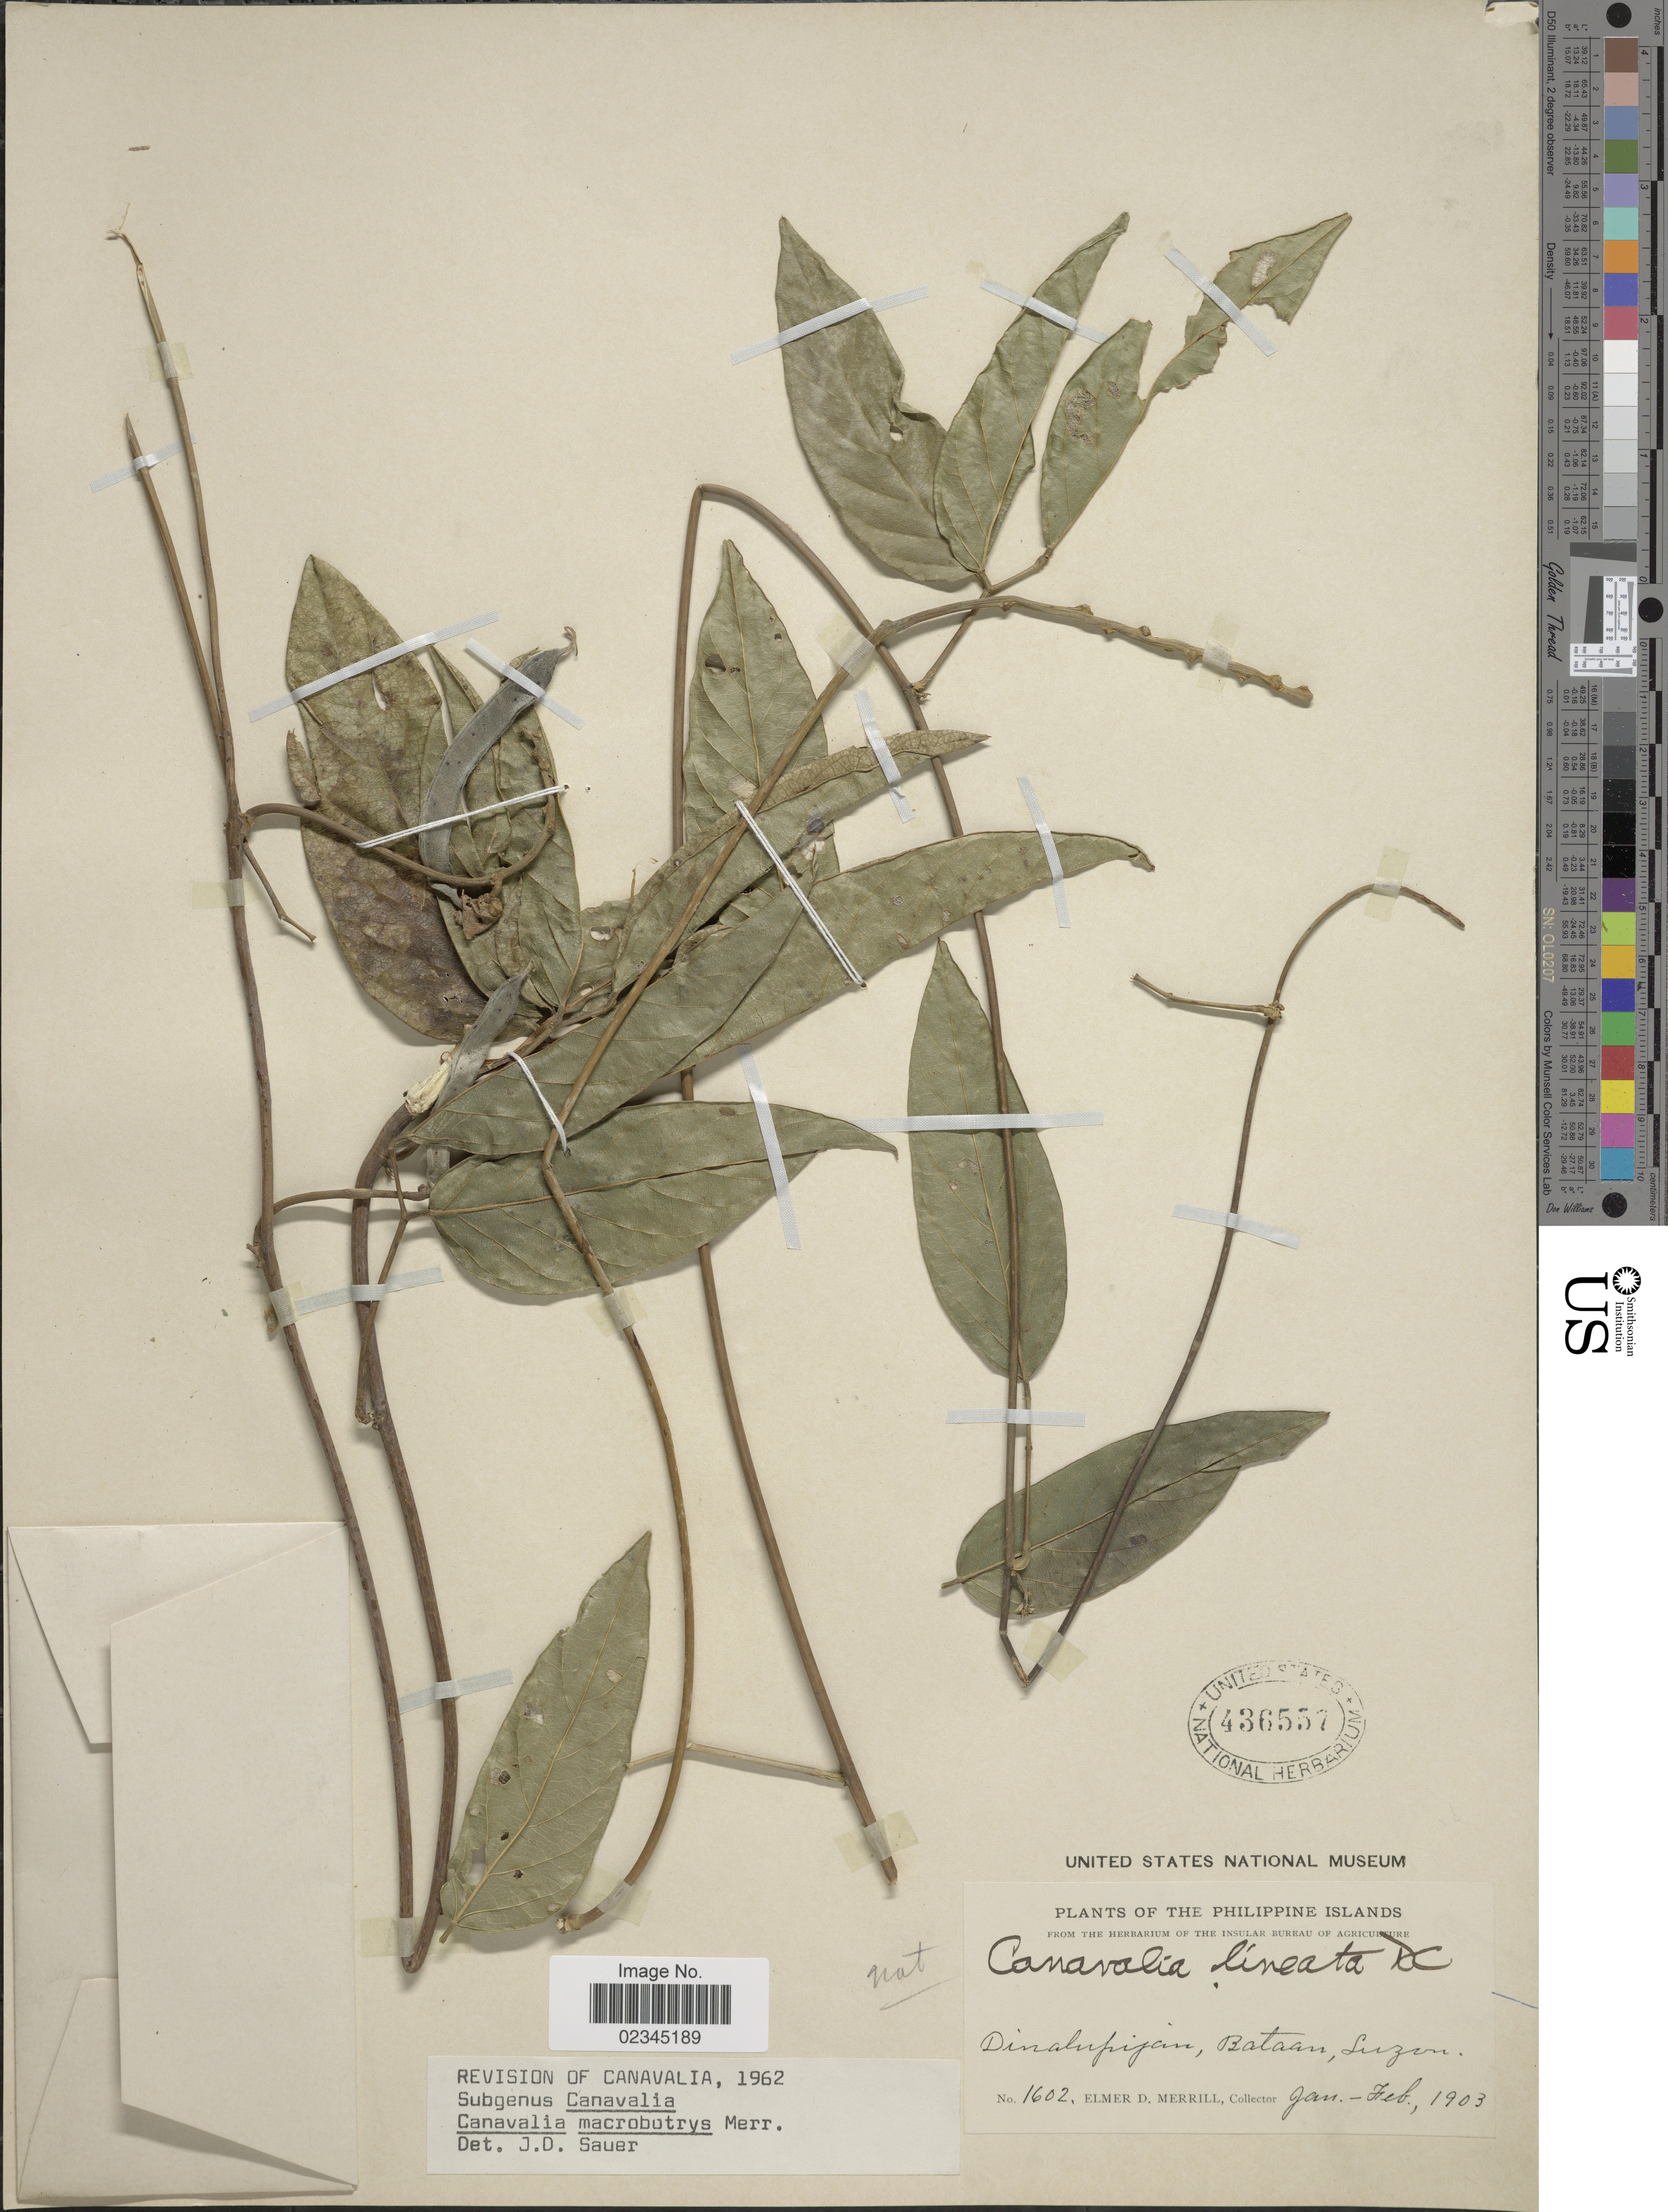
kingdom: Plantae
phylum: Tracheophyta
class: Magnoliopsida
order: Fabales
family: Fabaceae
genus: Canavalia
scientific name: Canavalia macrobotrys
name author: Merr.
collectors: E. D. Merrill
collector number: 1602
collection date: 1903-01/1903-02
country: Philippines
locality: Dinalupijan, Bataan, Luzon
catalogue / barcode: US 436557